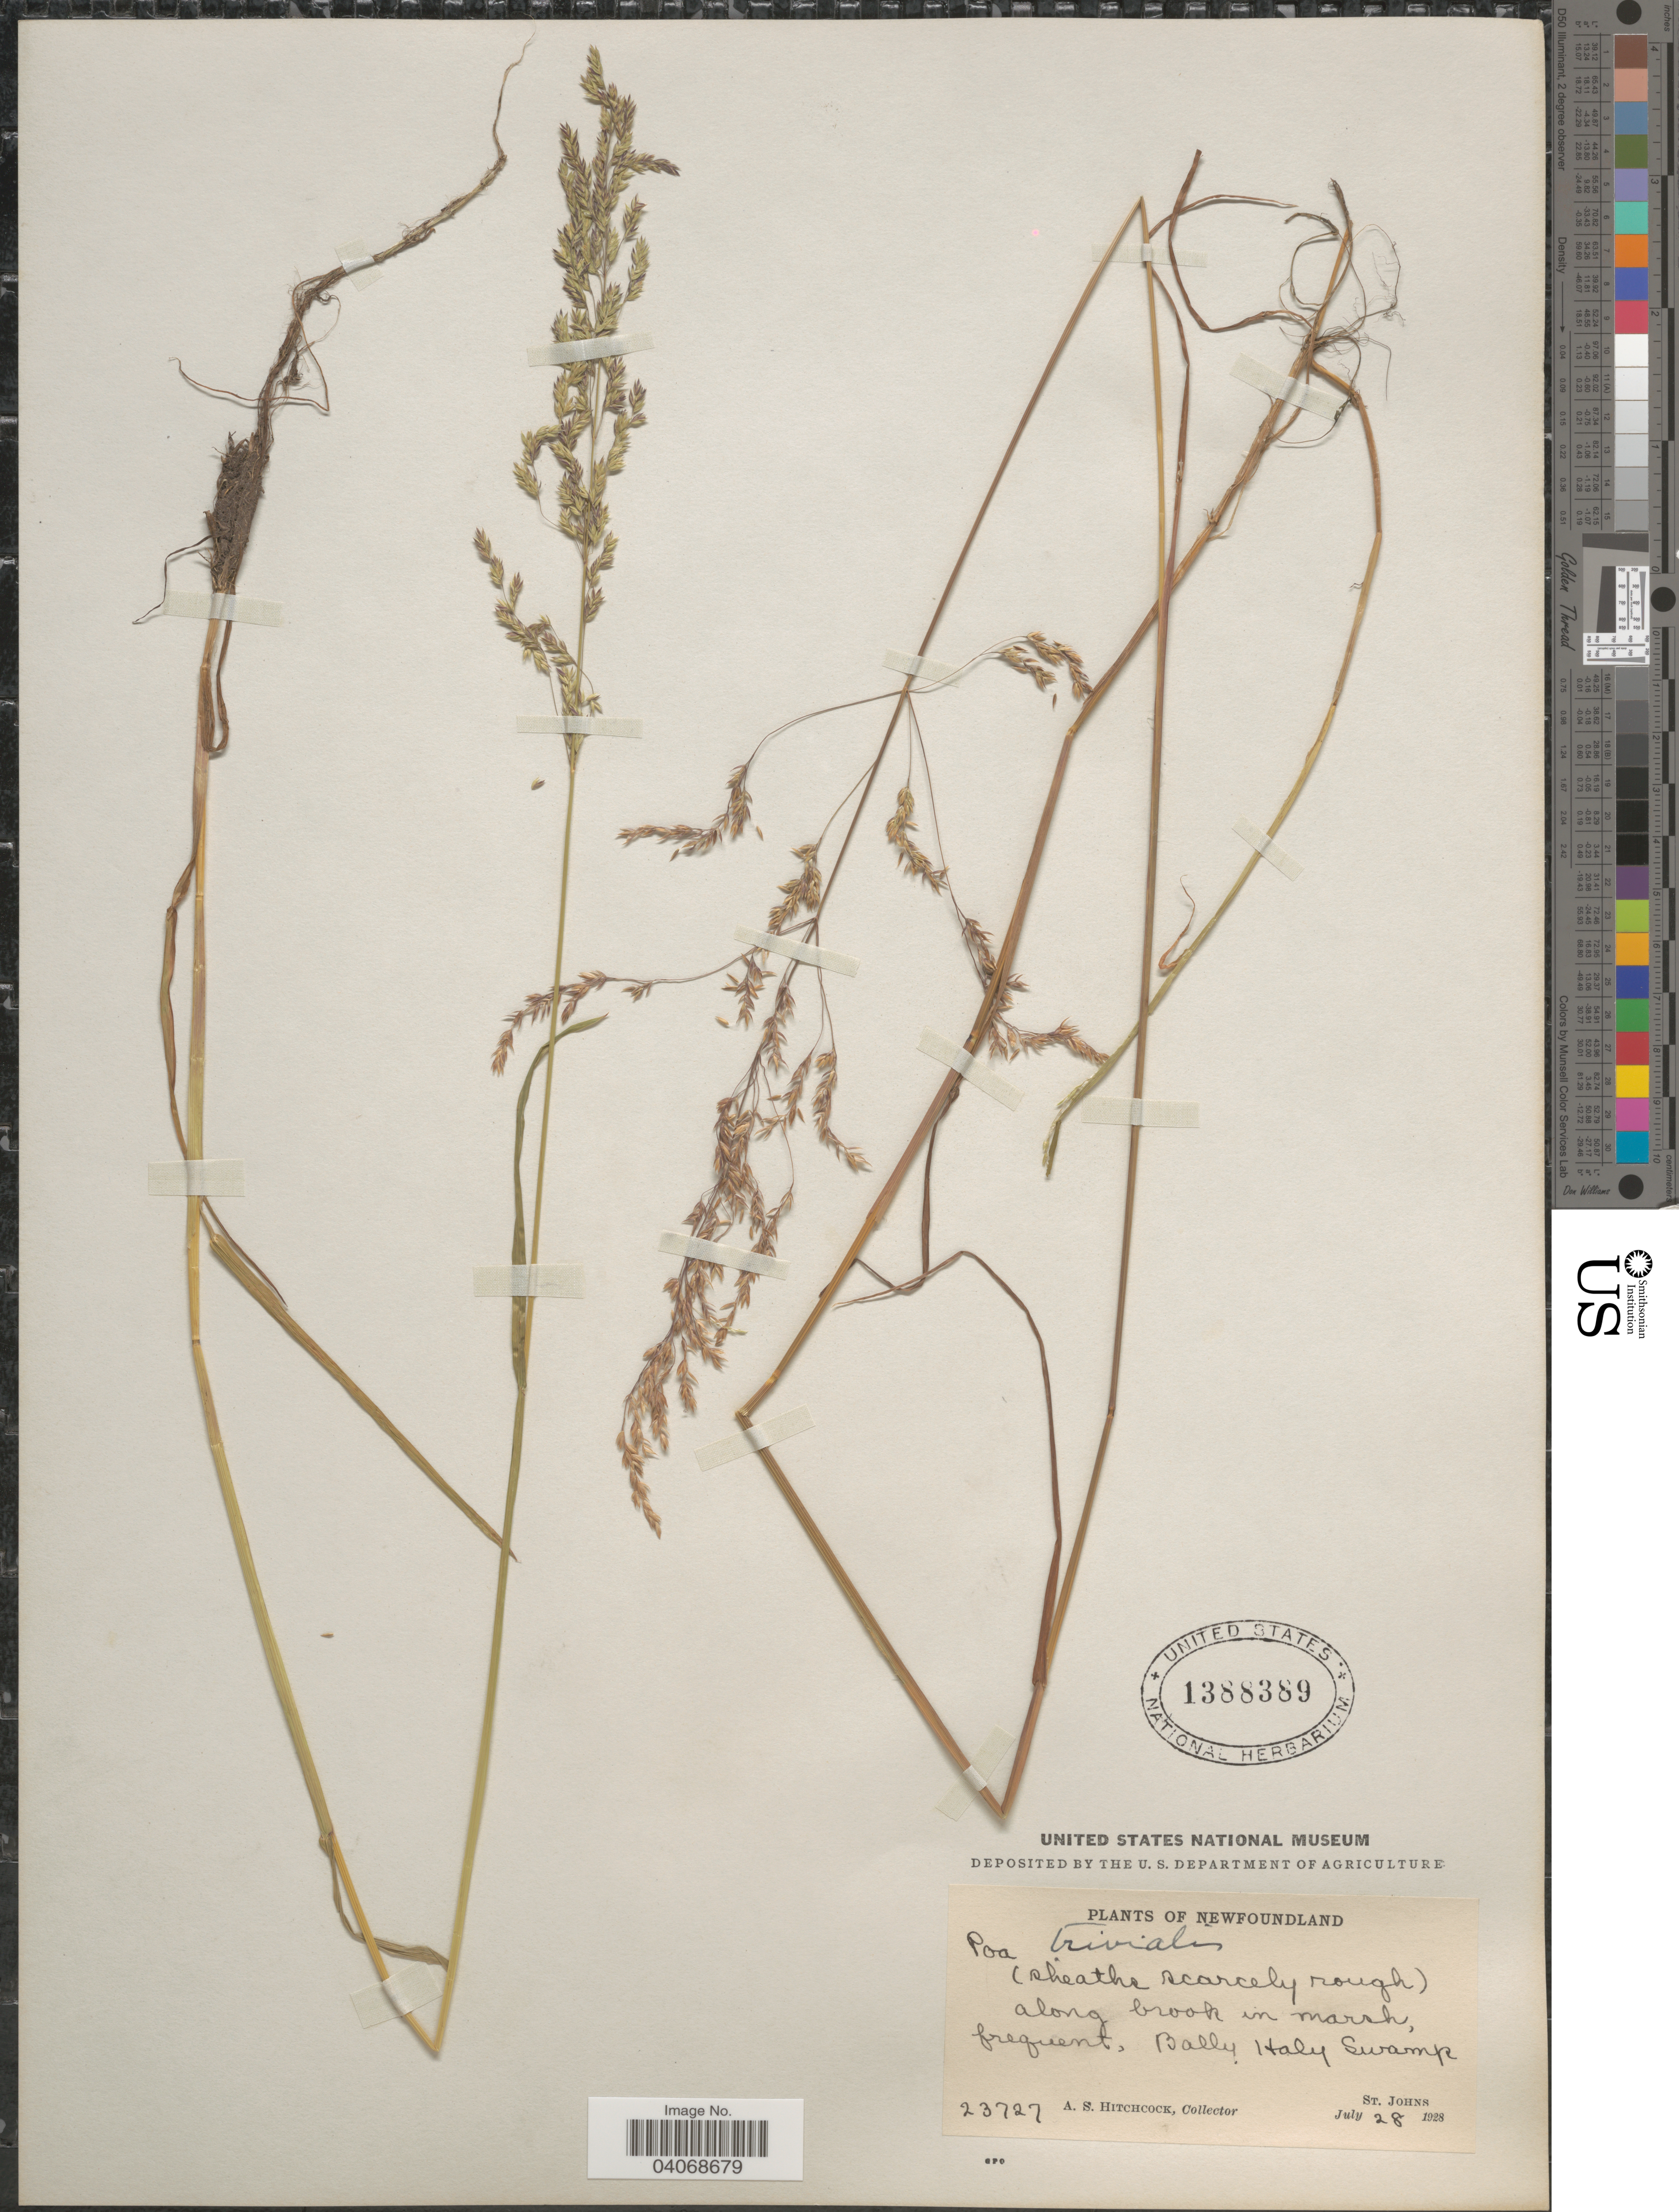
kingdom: Plantae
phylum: Tracheophyta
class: Liliopsida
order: Poales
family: Poaceae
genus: Poa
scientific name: Poa trivialis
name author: L.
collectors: A. S. Hitchcock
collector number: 23727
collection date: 1928-07-28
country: Canada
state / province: Newfoundland and Labrador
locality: Along brook in marsh, frequent, Bally Haly Swamp. St. Johns.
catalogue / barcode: US 1388389